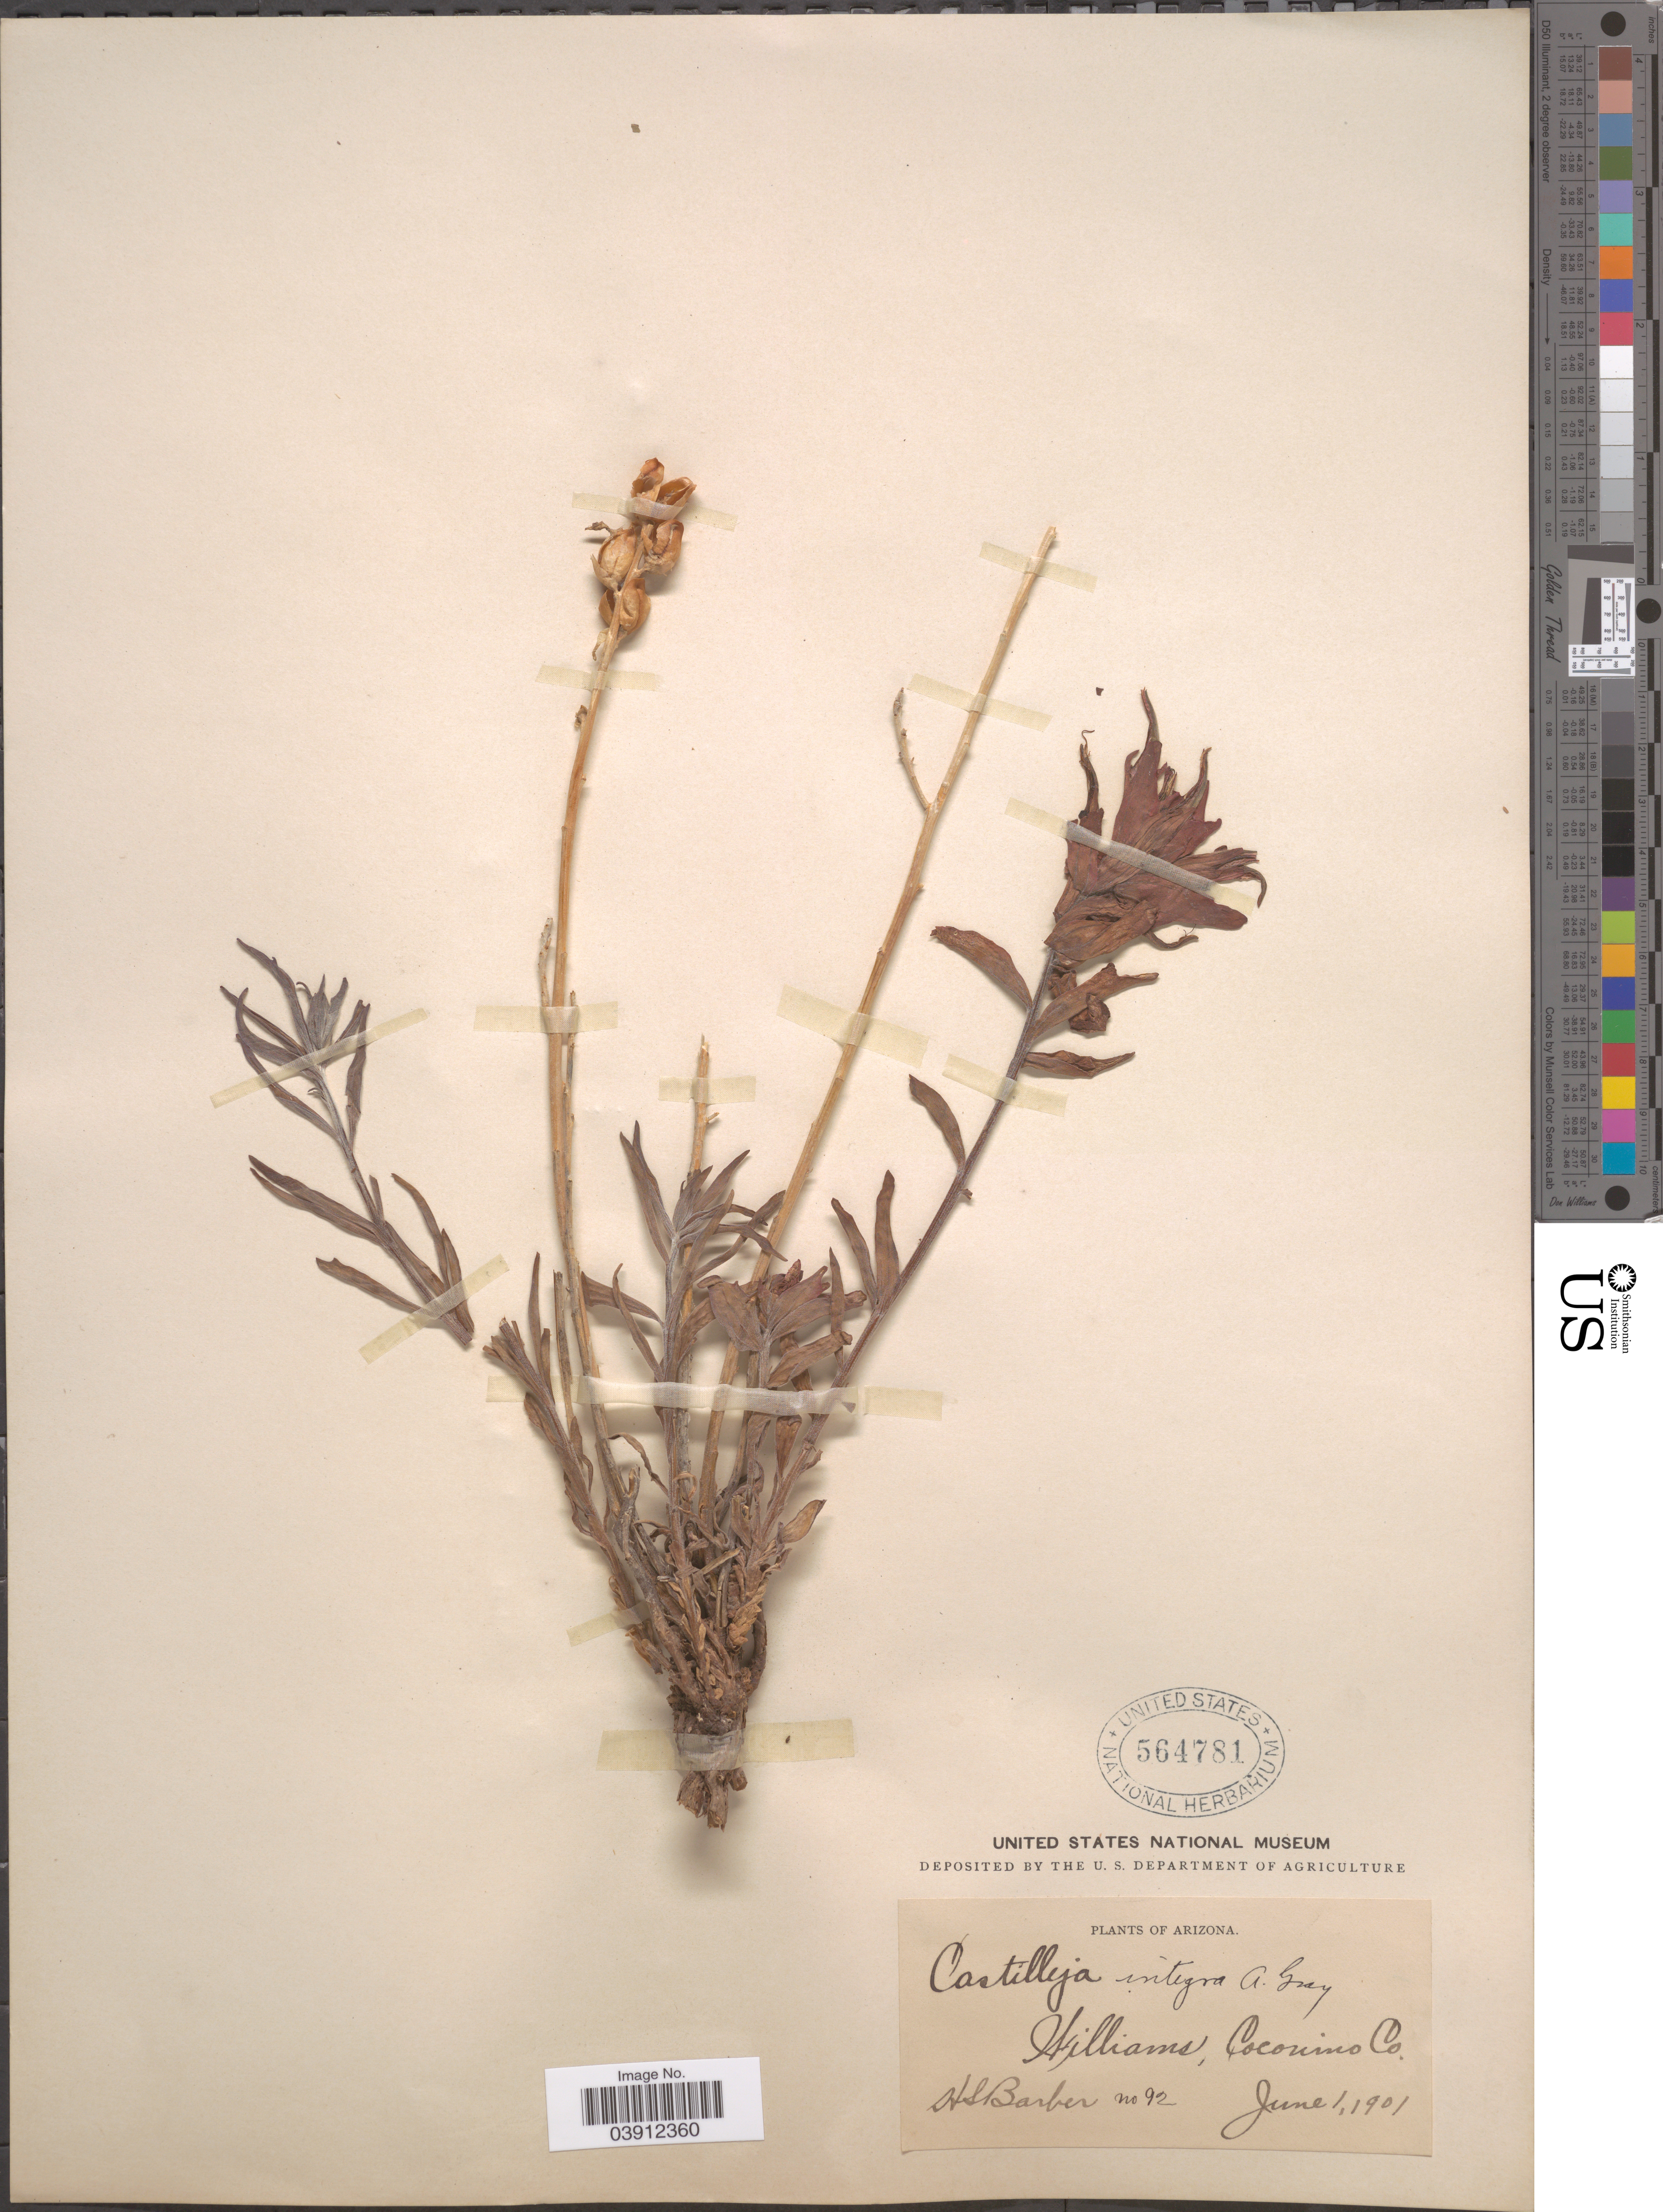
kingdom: Plantae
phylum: Tracheophyta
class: Magnoliopsida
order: Lamiales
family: Orobanchaceae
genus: Castilleja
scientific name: Castilleja integra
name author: A. Gray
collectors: H. Barber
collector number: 92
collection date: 1901-06-01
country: United States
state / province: Arizona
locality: Williams, Coconino Co.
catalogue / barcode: US 564781